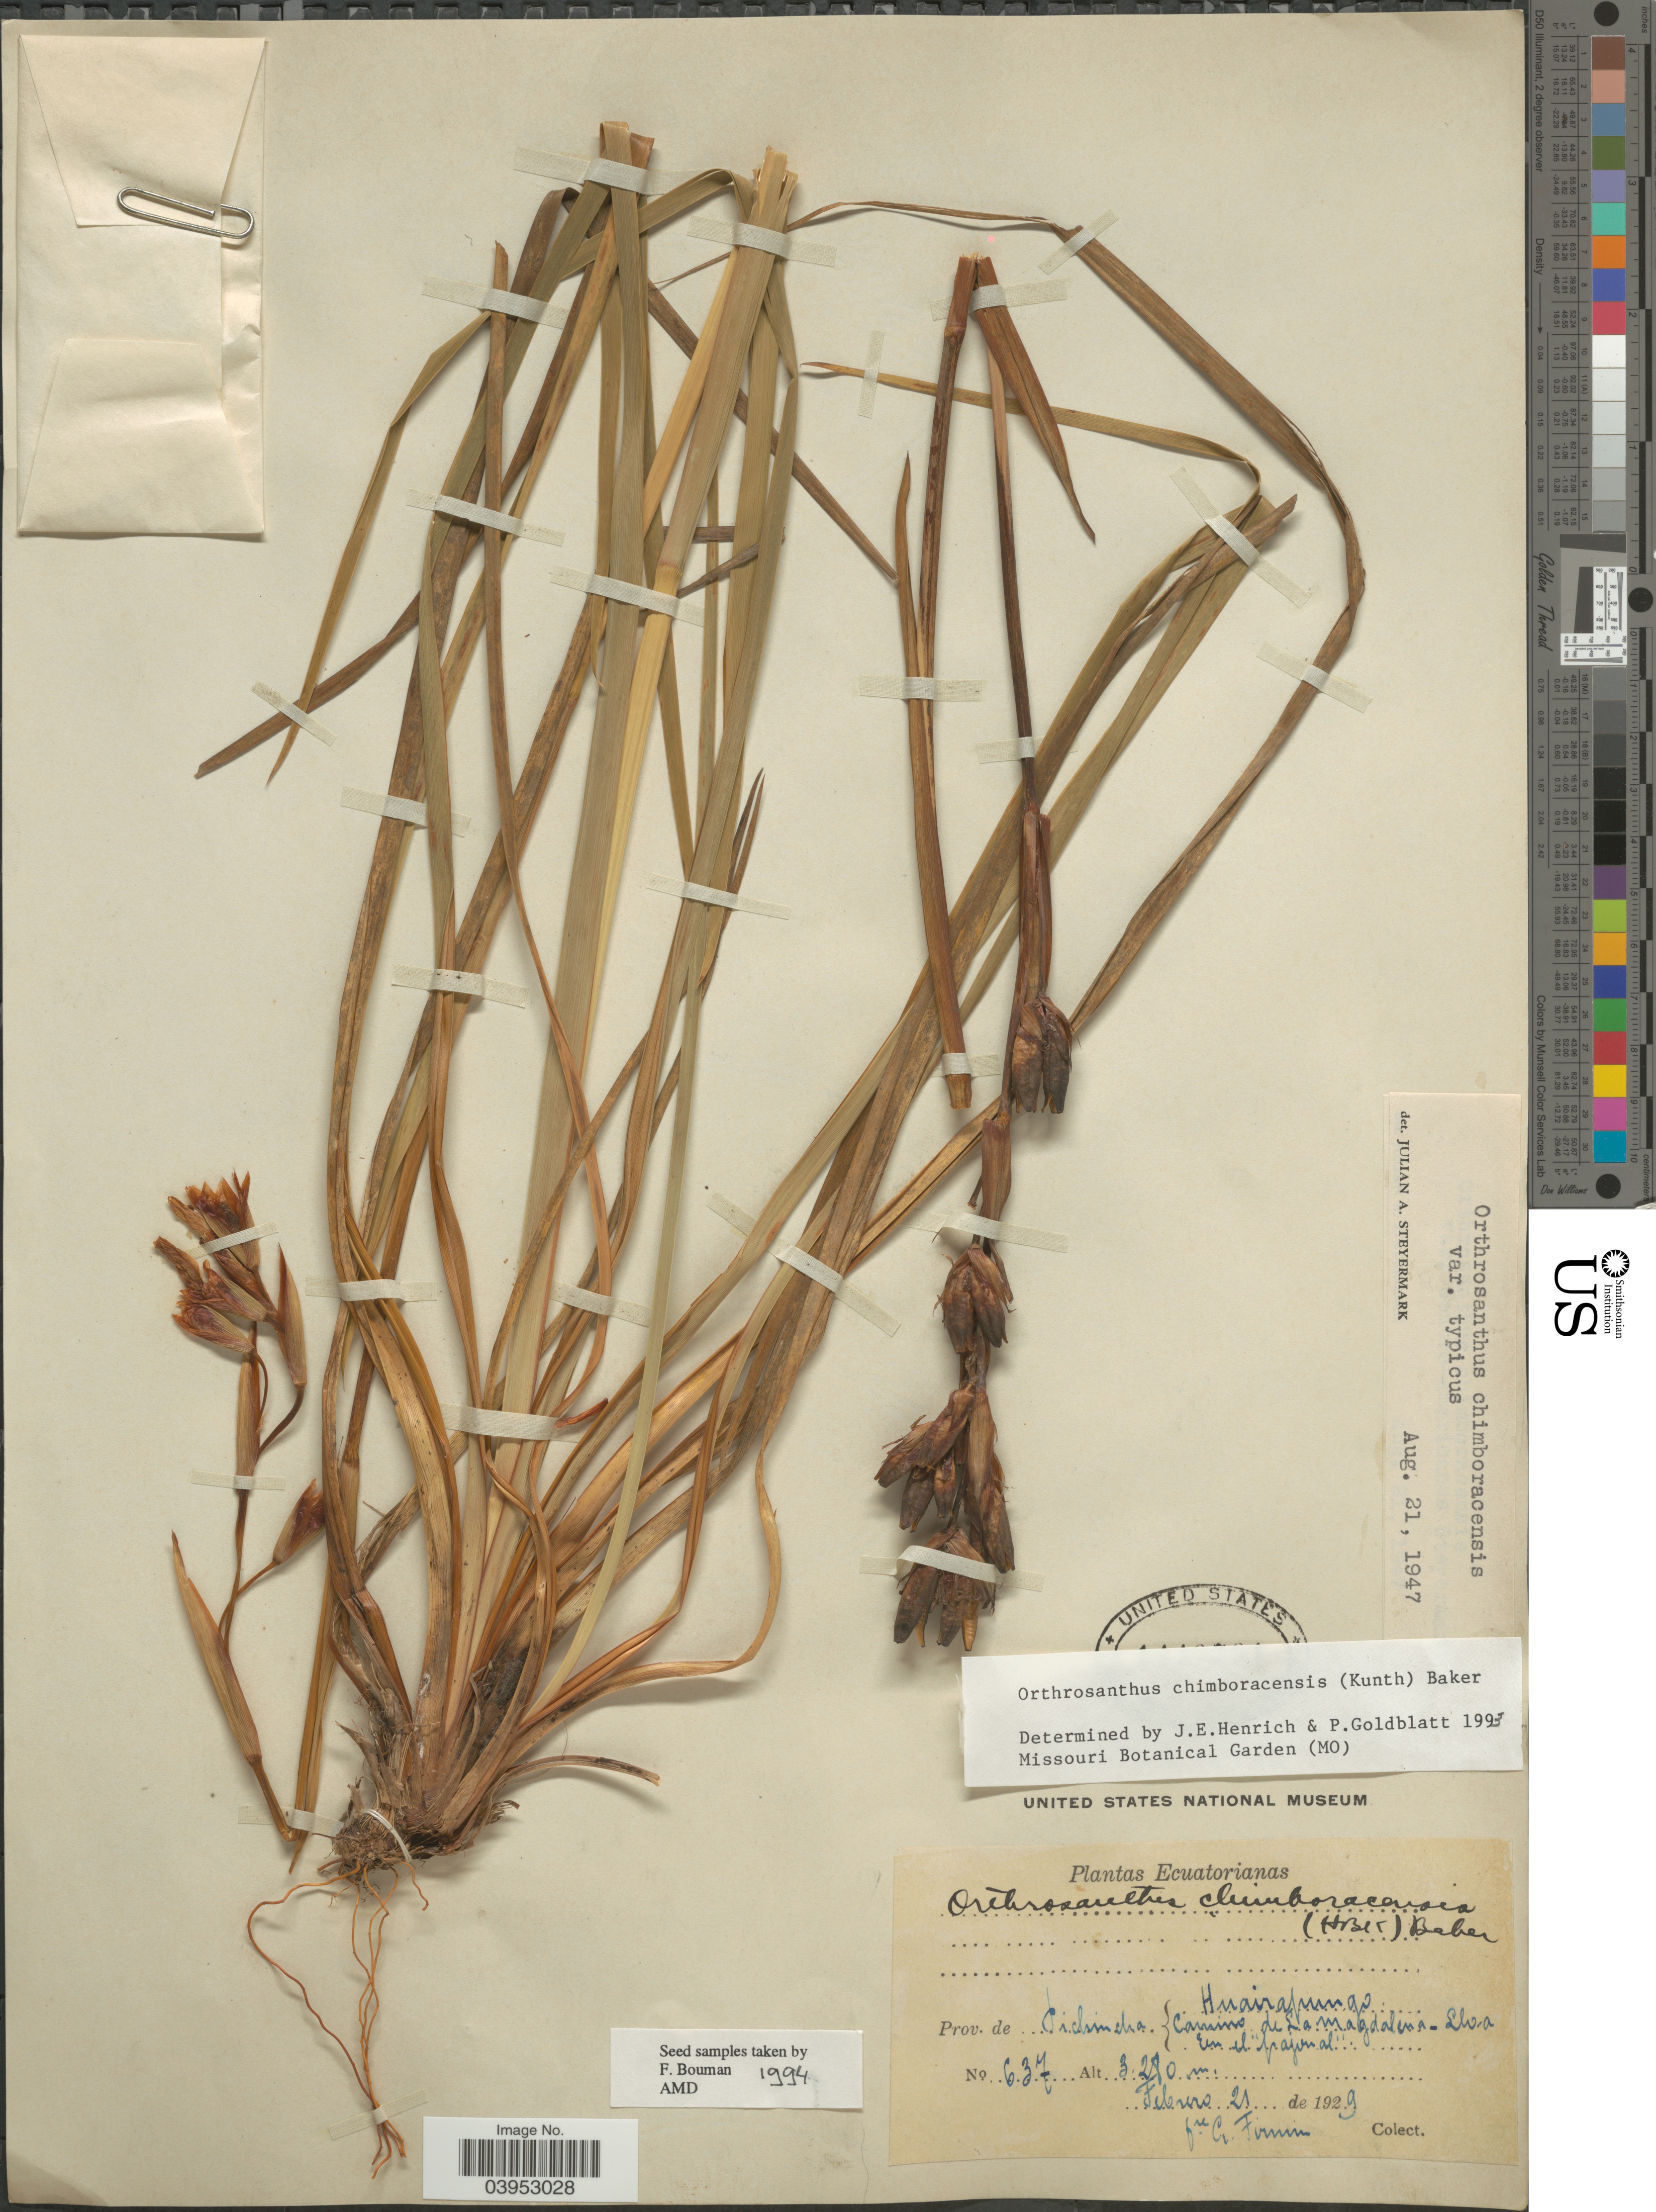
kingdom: Plantae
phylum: Tracheophyta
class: Liliopsida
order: Asparagales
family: Iridaceae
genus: Orthrosanthus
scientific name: Orthrosanthus chimboracensis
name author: (Kunth) Baker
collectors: F. Firmin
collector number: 637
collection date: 1929-02-21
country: Ecuador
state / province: Pichincha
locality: Huairapungo. Camino de La Magdalena-Lloa en el "pajonal".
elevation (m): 3280